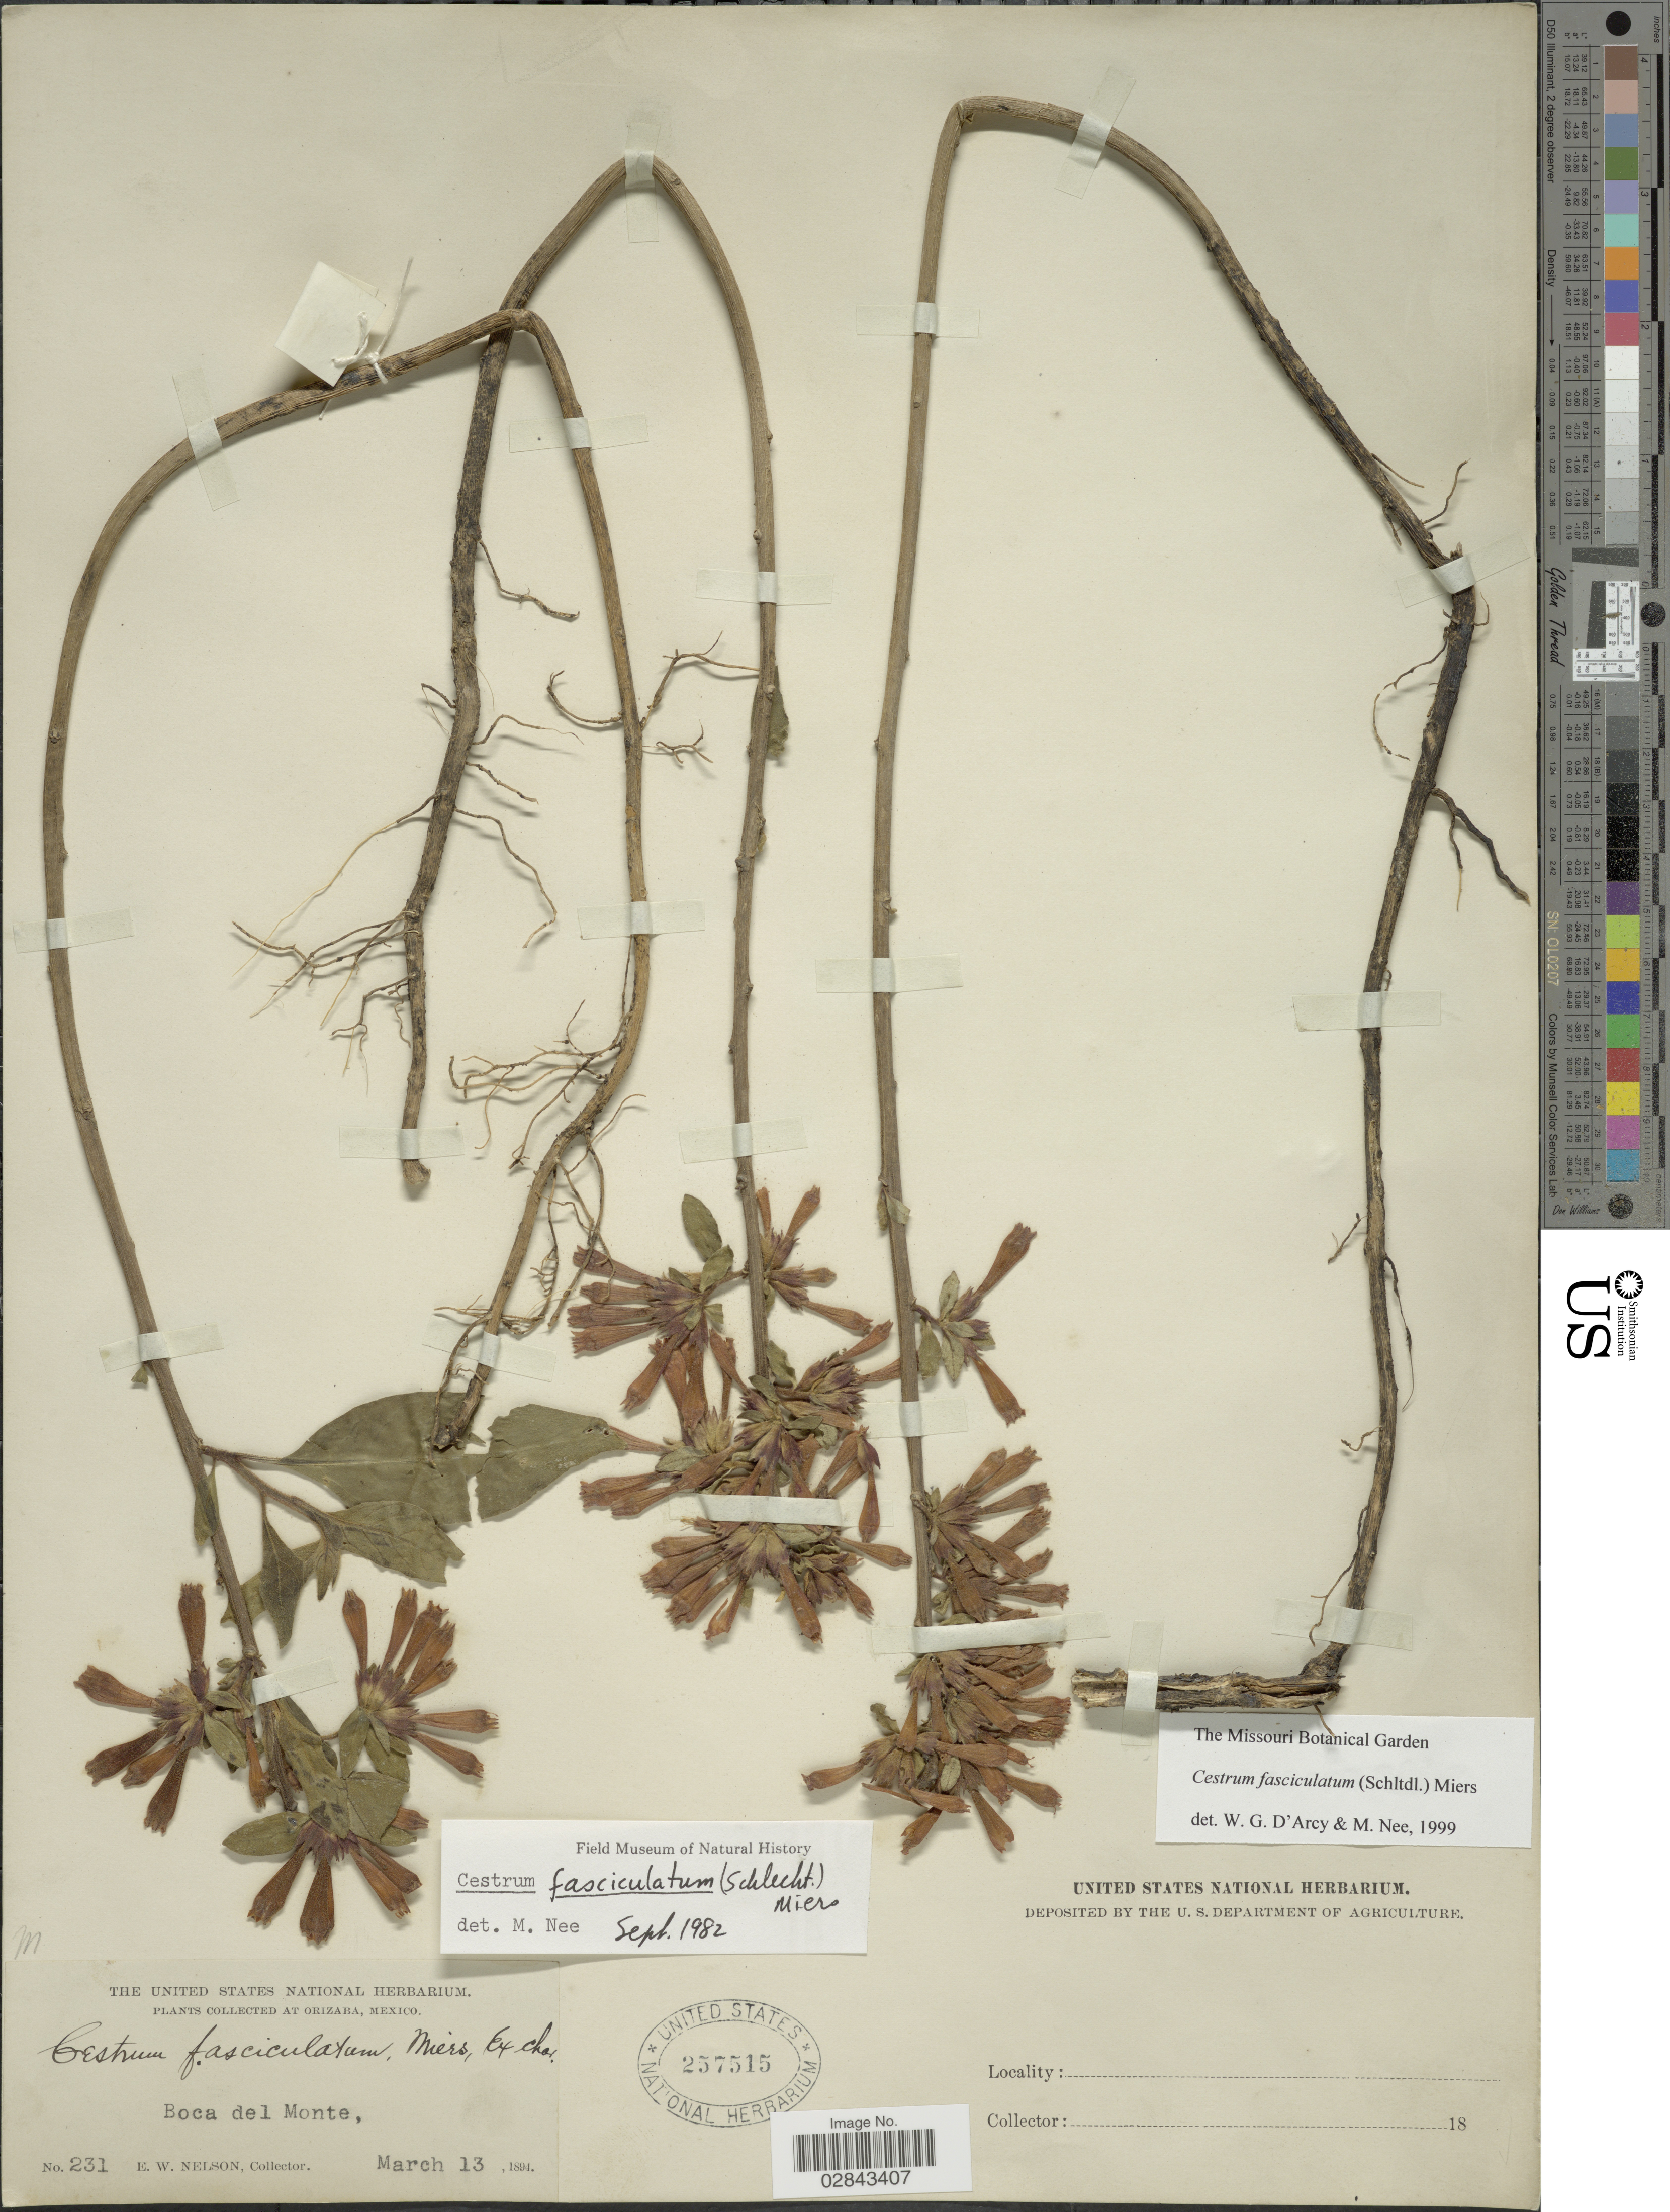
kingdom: Plantae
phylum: Tracheophyta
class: Magnoliopsida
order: Solanales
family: Solanaceae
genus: Cestrum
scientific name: Cestrum fasciculatum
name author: (Schltdl.) Miers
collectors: E. W. Nelson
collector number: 231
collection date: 1894-03-13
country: Mexico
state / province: Veracruz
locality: At Orizaba. Boca del Monte.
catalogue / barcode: US 257515